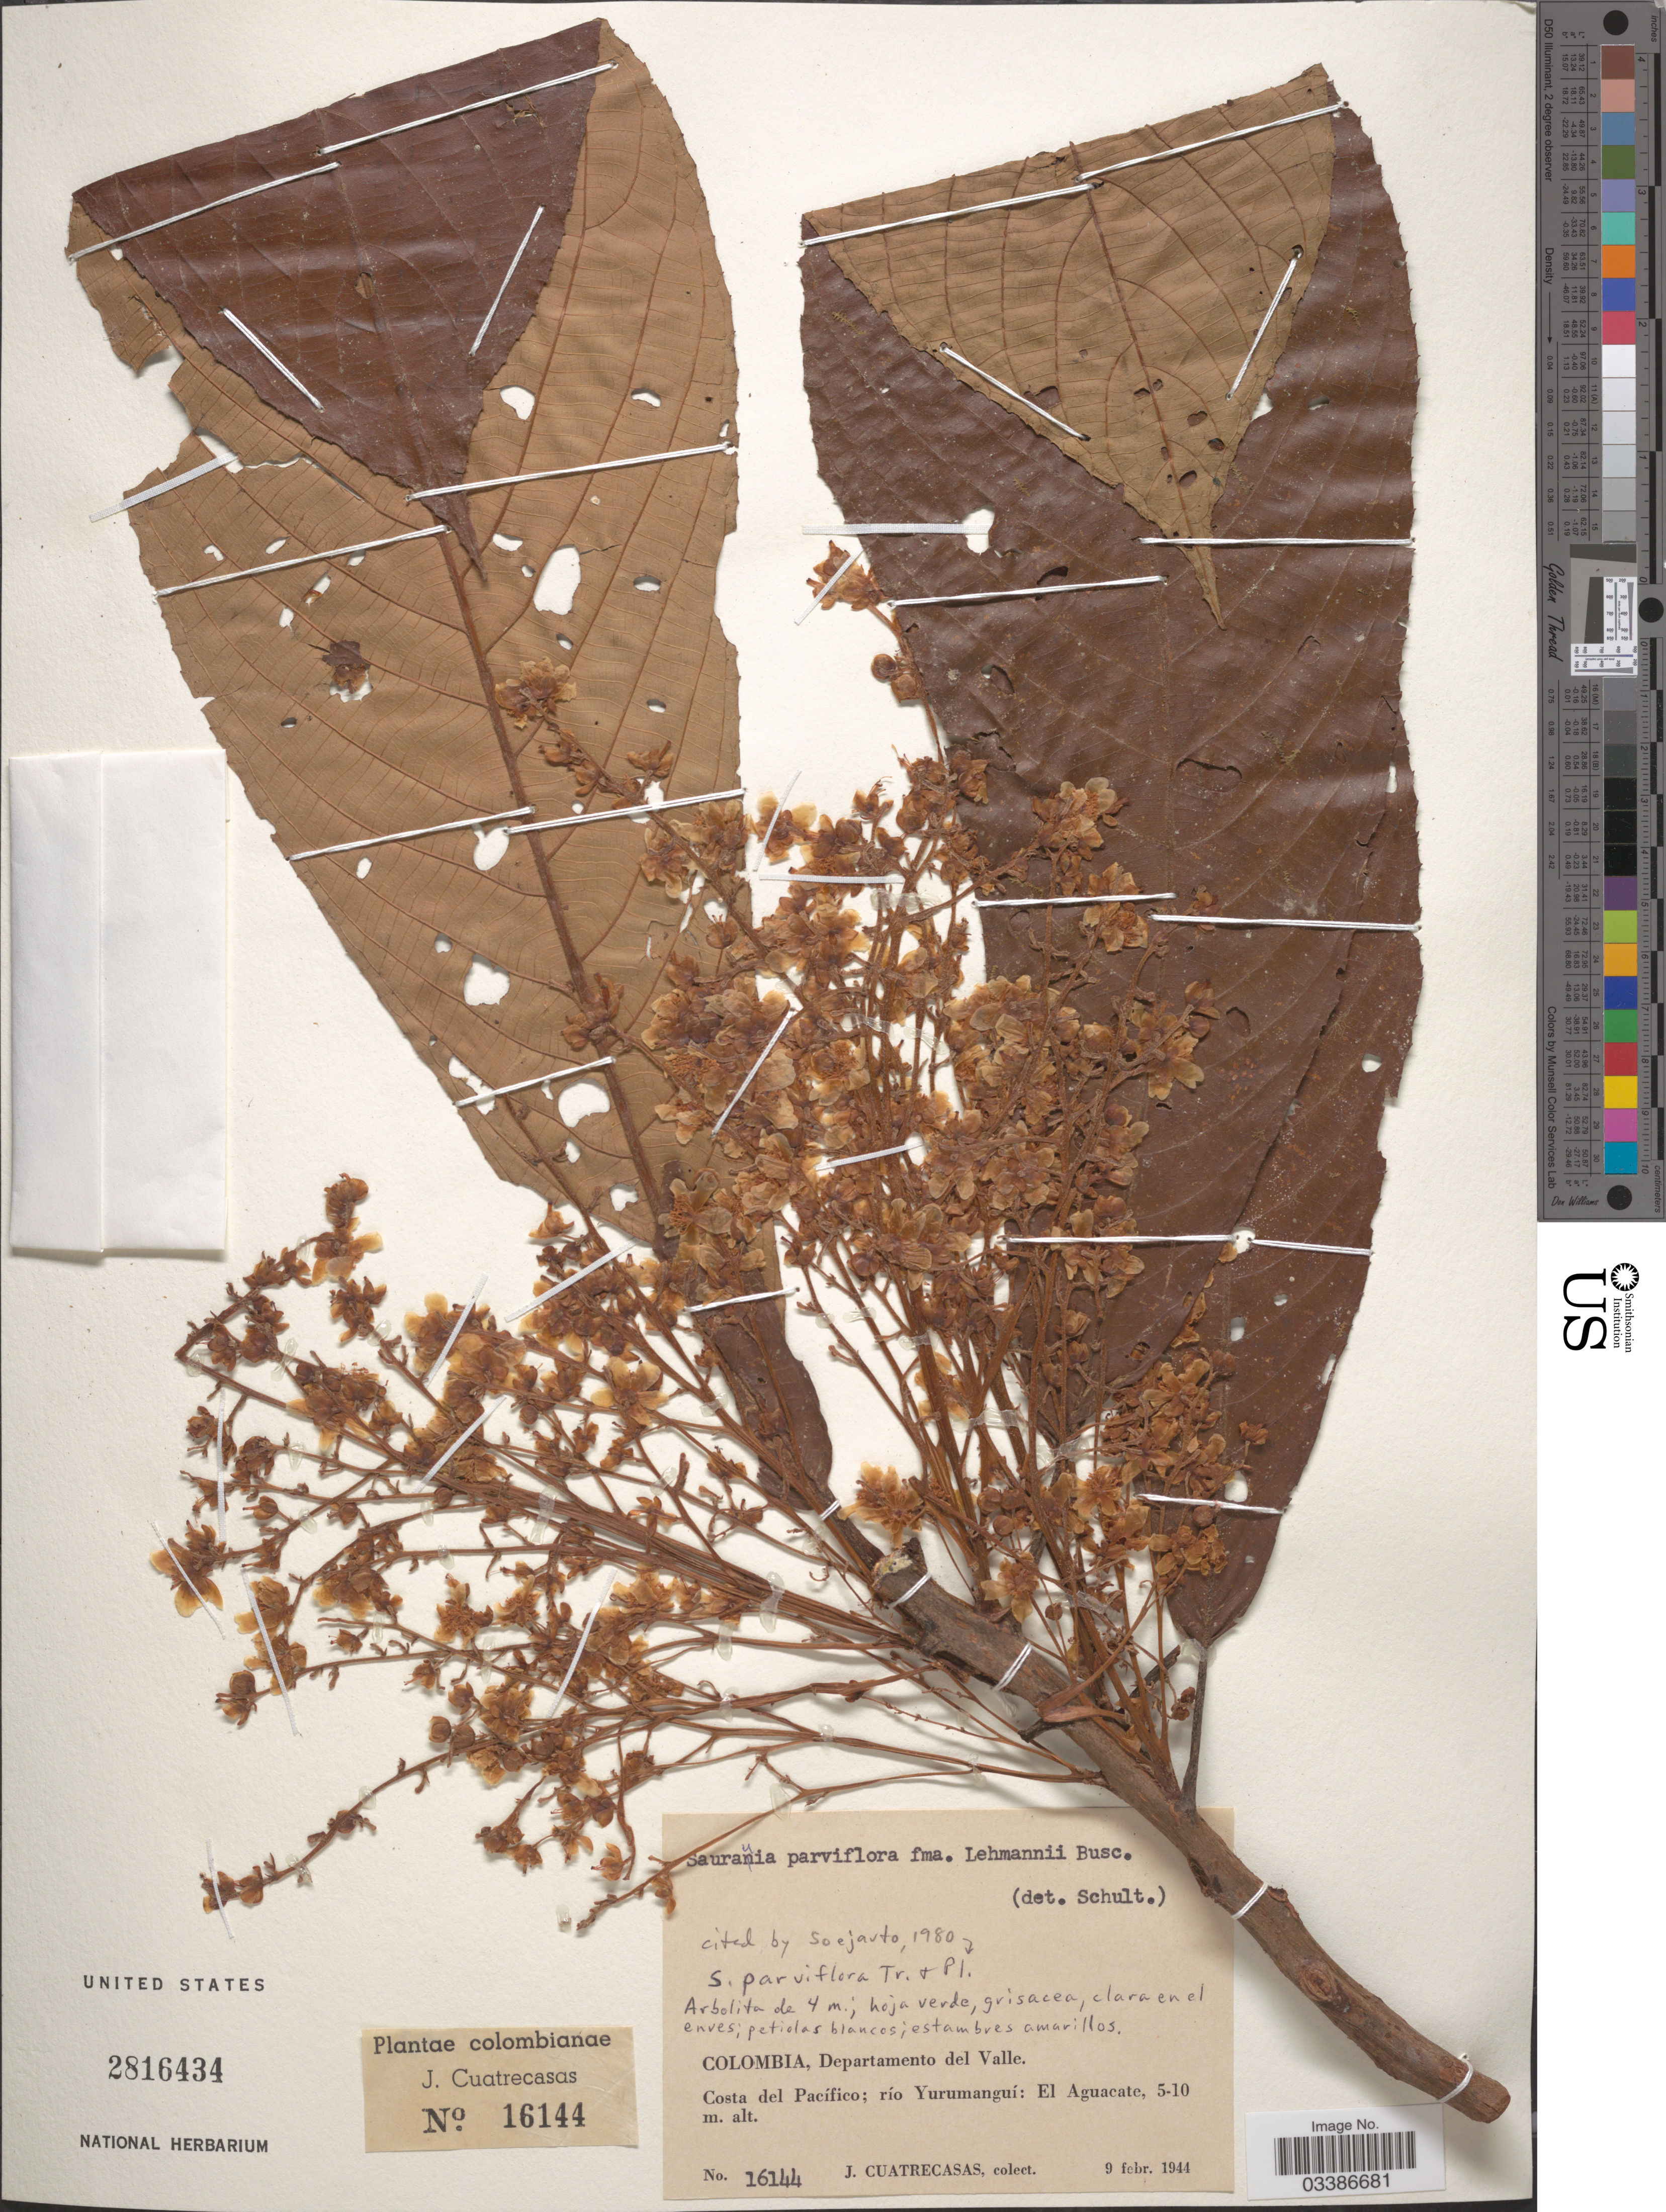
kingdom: Plantae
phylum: Tracheophyta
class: Magnoliopsida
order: Ericales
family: Actinidiaceae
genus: Saurauia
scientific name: Saurauia parviflora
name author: Triana & Planch.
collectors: J. Cuatrecasas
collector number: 16144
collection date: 1944-02-09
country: Colombia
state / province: Valle del Cauca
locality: Departamento del Valle. Costa del Pacífico; río Yurumanguí: El Aguacate.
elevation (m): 5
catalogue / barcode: US 2816434